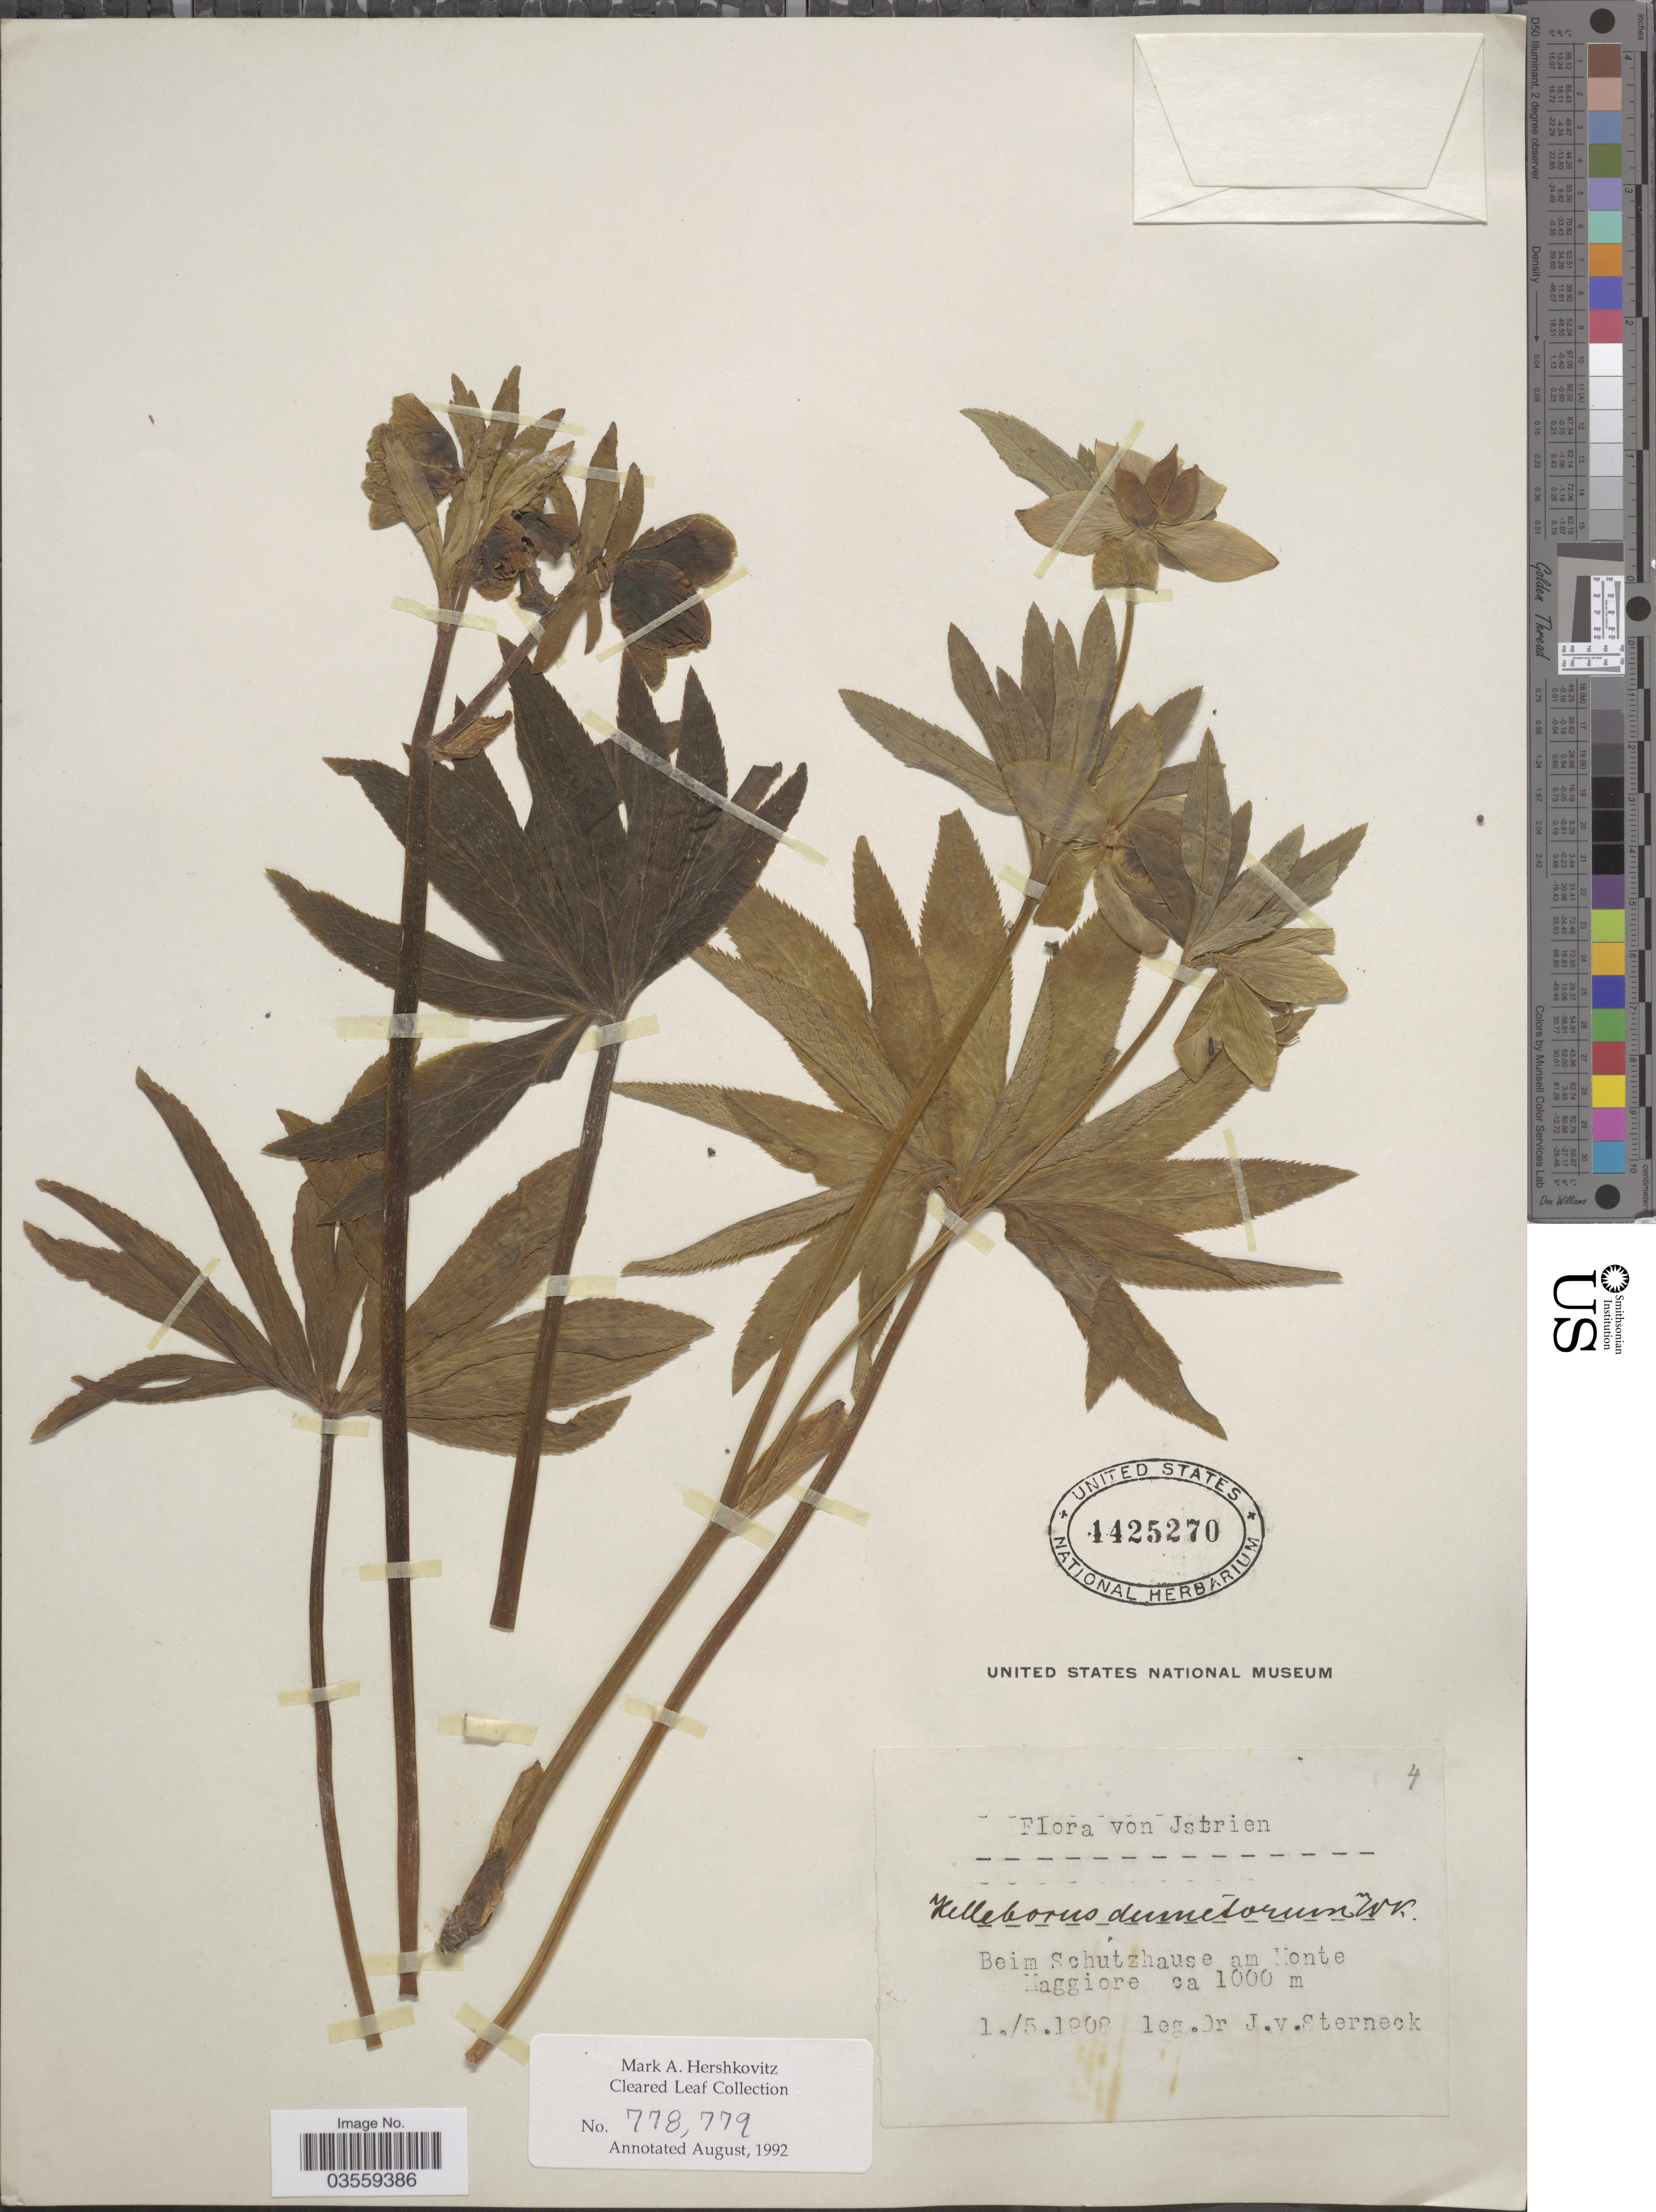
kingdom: Plantae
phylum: Tracheophyta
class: Magnoliopsida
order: Ranunculales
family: Ranunculaceae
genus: Helleborus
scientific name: Helleborus dumetorum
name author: Waldst. & Kit. ex Willd.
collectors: J. von Sterneck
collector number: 4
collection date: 1908-05-01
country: Croatia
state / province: Istria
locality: Istrien. Beim Schutzhause am Monte Maggiore.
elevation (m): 1000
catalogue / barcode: US 1425270